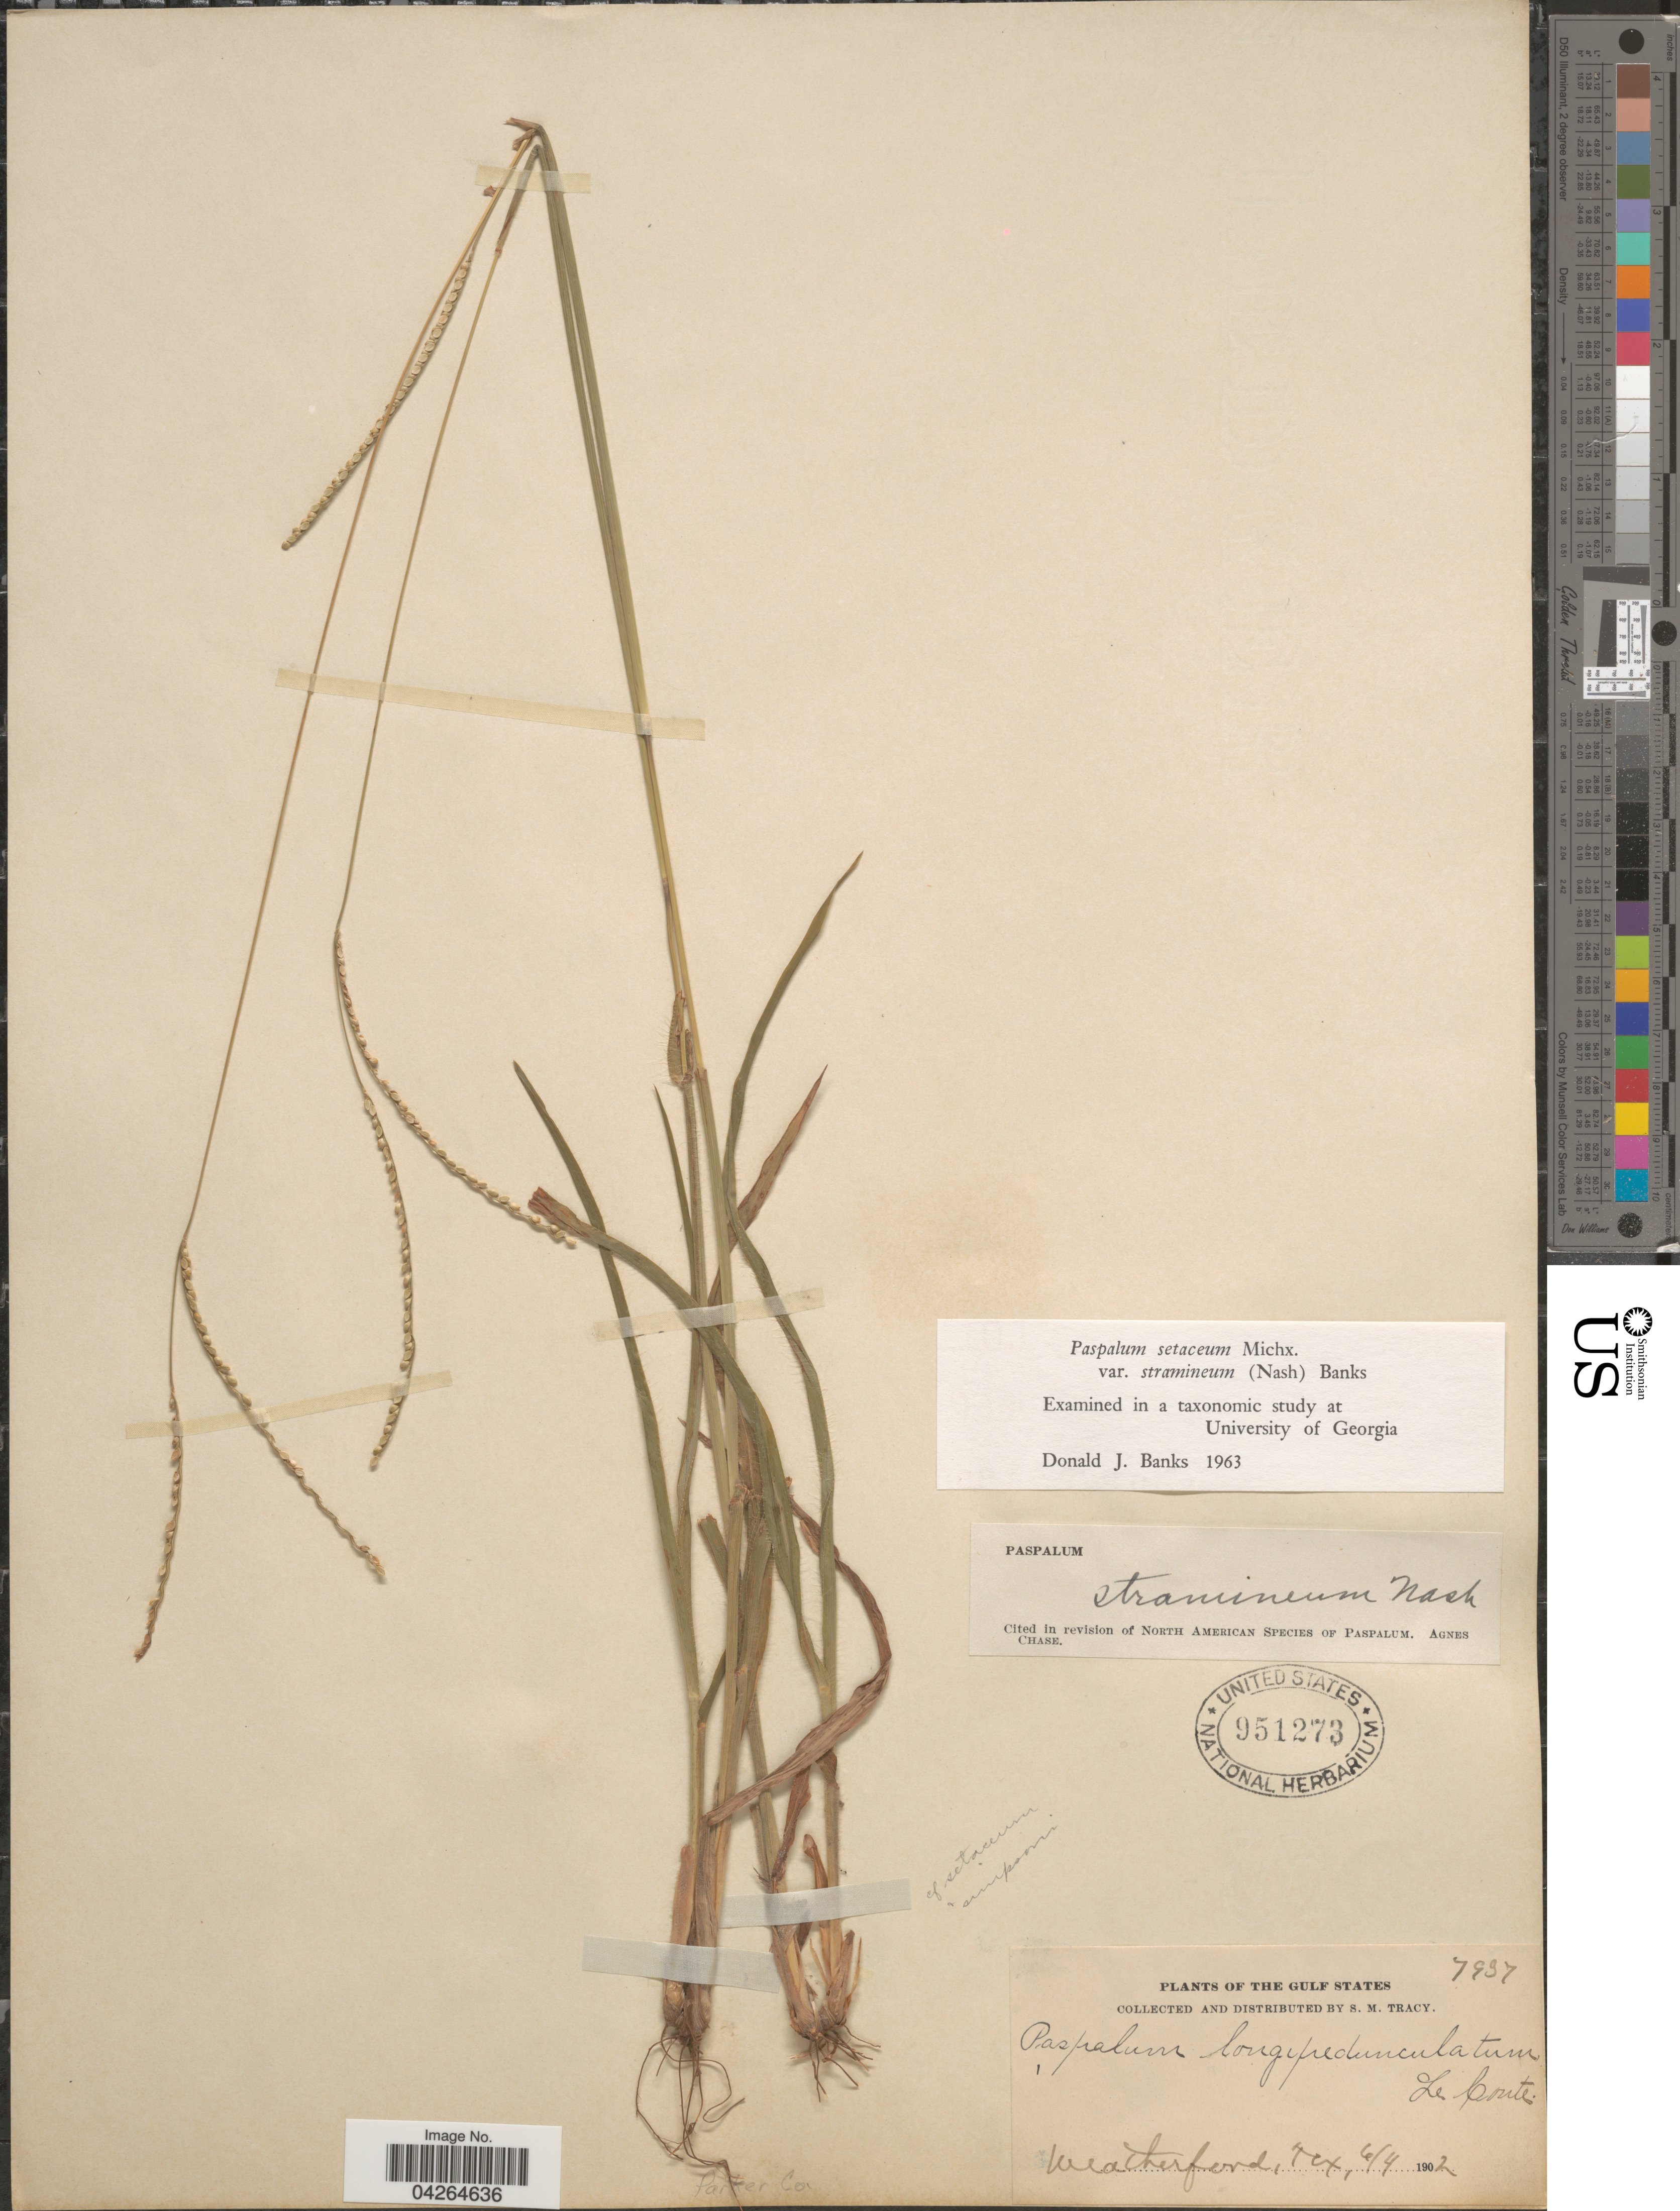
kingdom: Plantae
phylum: Tracheophyta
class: Liliopsida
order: Poales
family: Poaceae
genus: Paspalum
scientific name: Paspalum setaceum var. stramineum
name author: (Nash) D.J. Banks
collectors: S. M. Tracy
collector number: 7937*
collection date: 1902-06-04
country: United States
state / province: Texas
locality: The Gulf States. Weatherford. Parker Co.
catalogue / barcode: US 951273